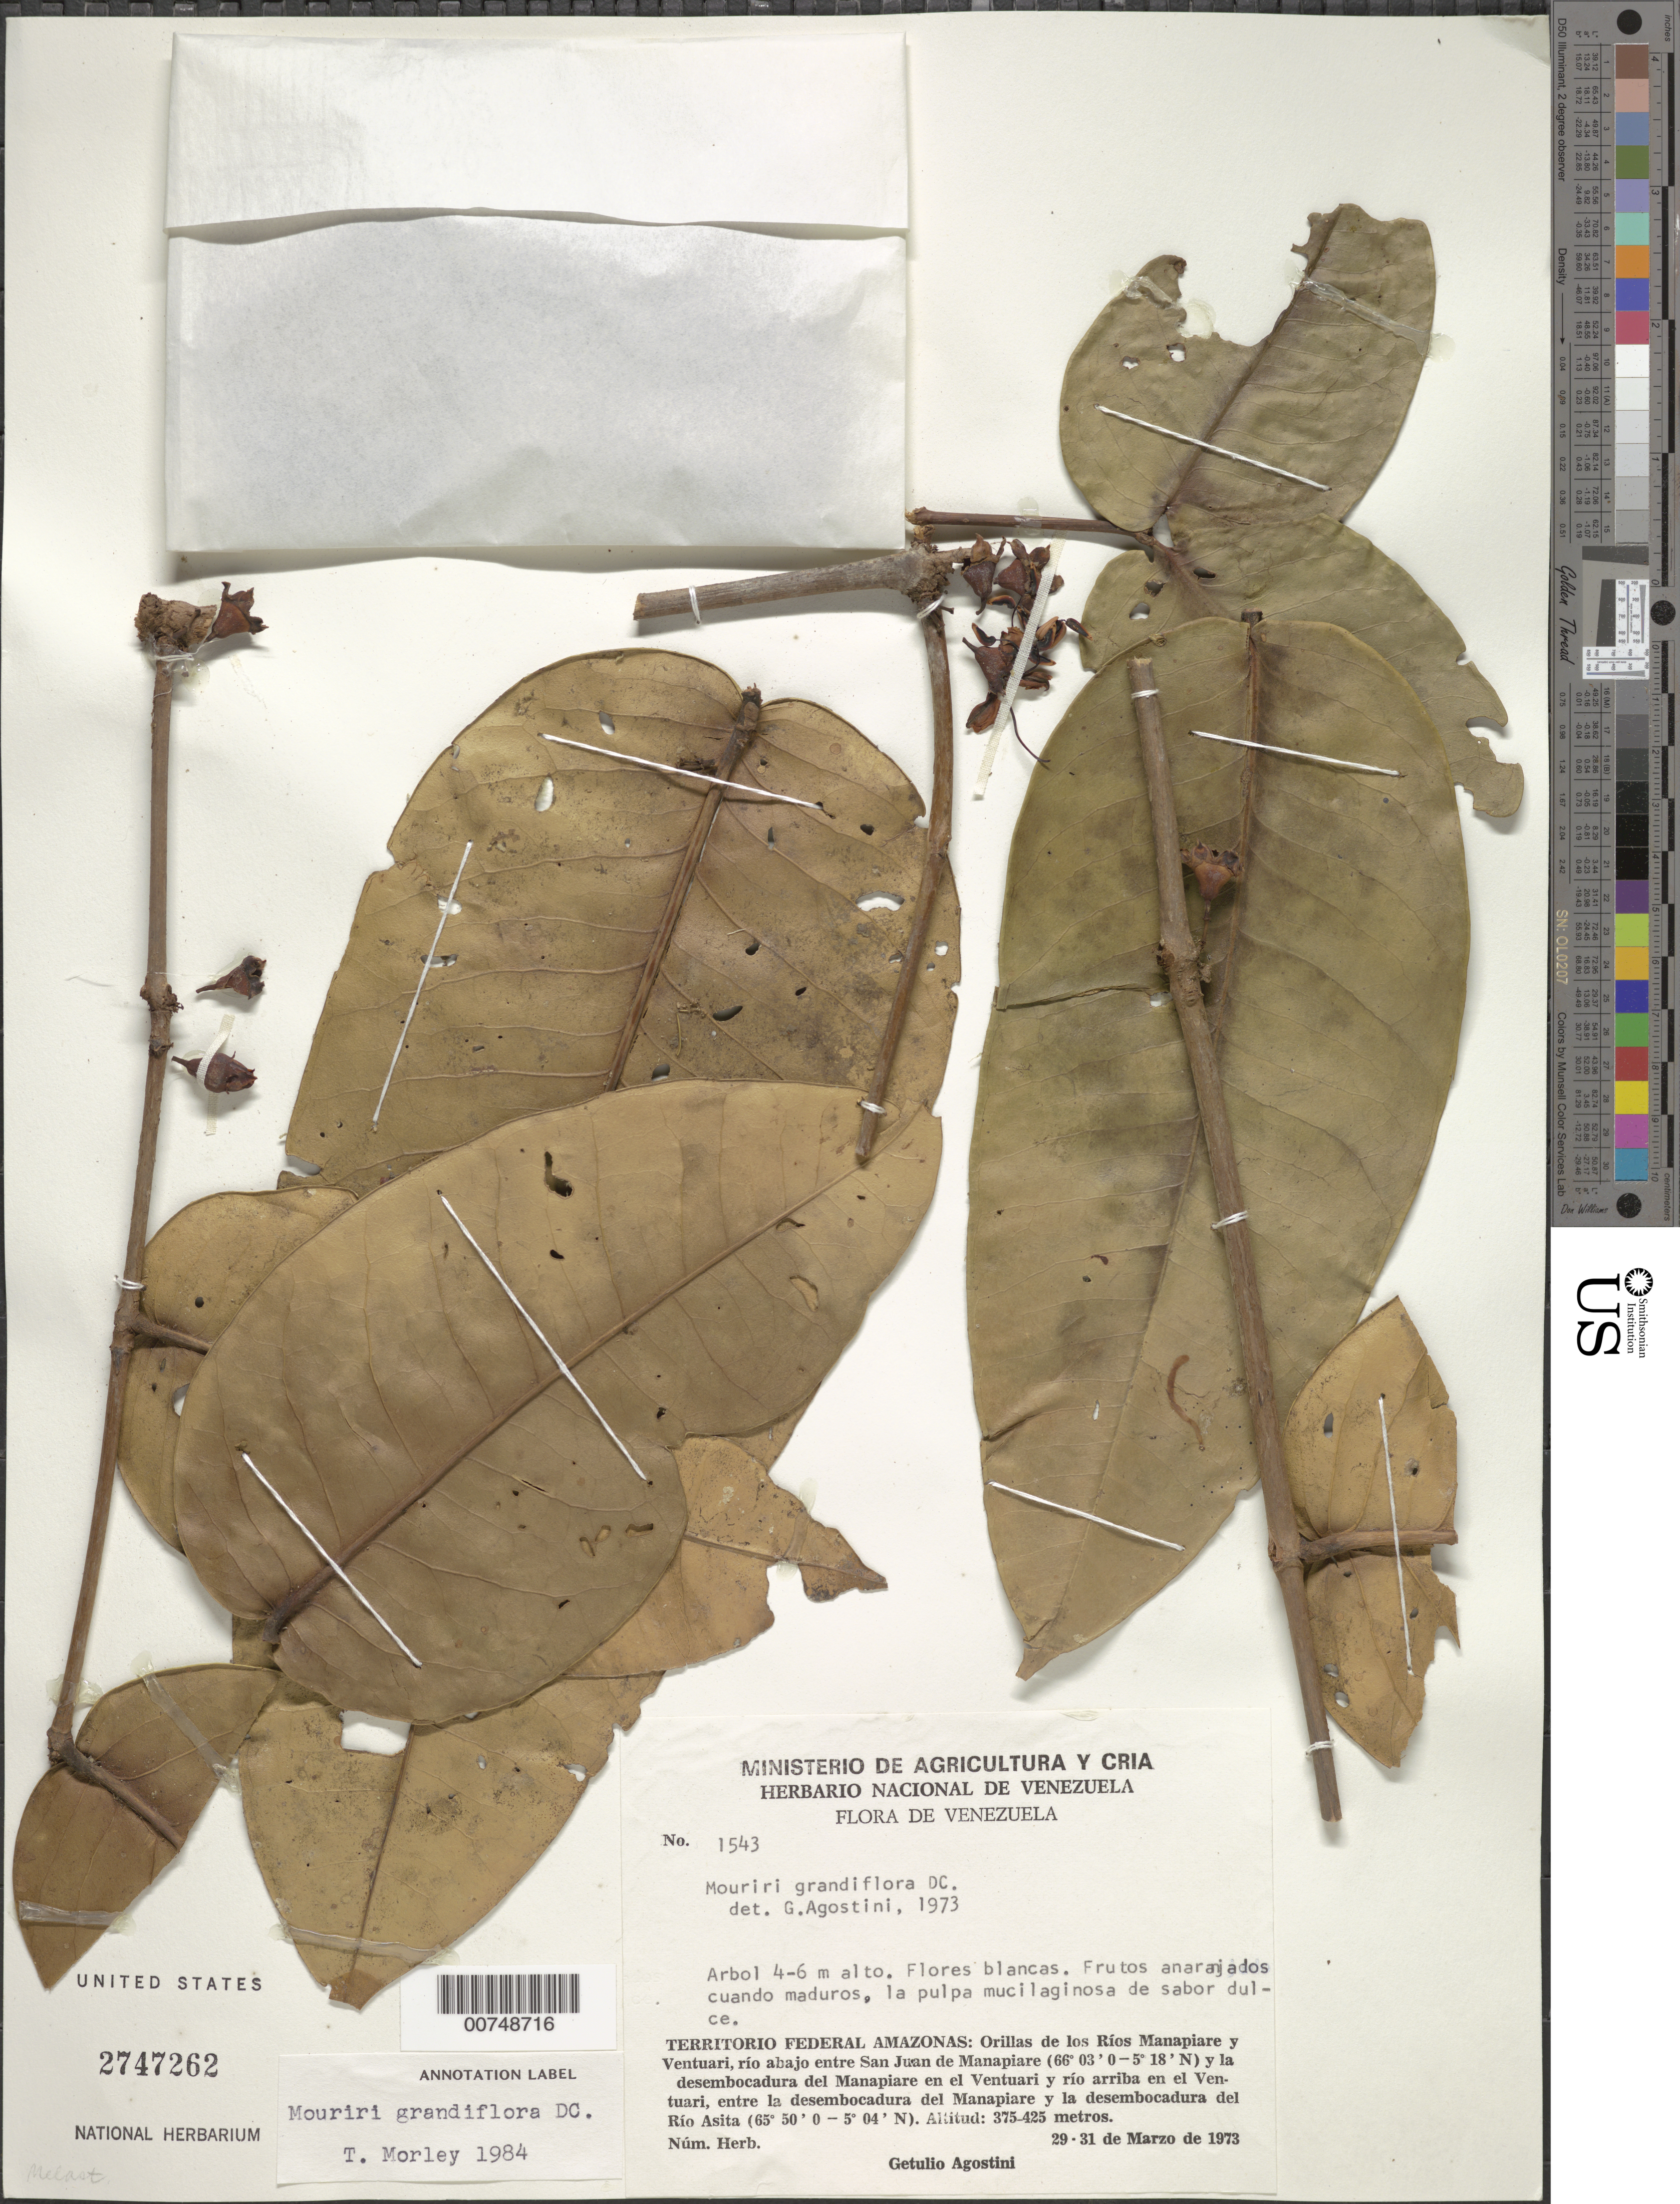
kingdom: Plantae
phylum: Tracheophyta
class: Magnoliopsida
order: Myrtales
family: Melastomataceae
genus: Mouriri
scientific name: Mouriri grandiflora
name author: DC.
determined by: Morley, T.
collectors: G. Agostini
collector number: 1543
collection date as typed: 29-Mar-73 to 31-Mar-73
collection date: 1973-03-29/1973-03-31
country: Venezuela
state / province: Amazonas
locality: Ríos Manapiare y Ventuari, río abajo entre San Juan de Manapiare y la desembocadura del Manapiare y la desembocadura del Río Asita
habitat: Riverbank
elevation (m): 375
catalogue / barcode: US 2747262